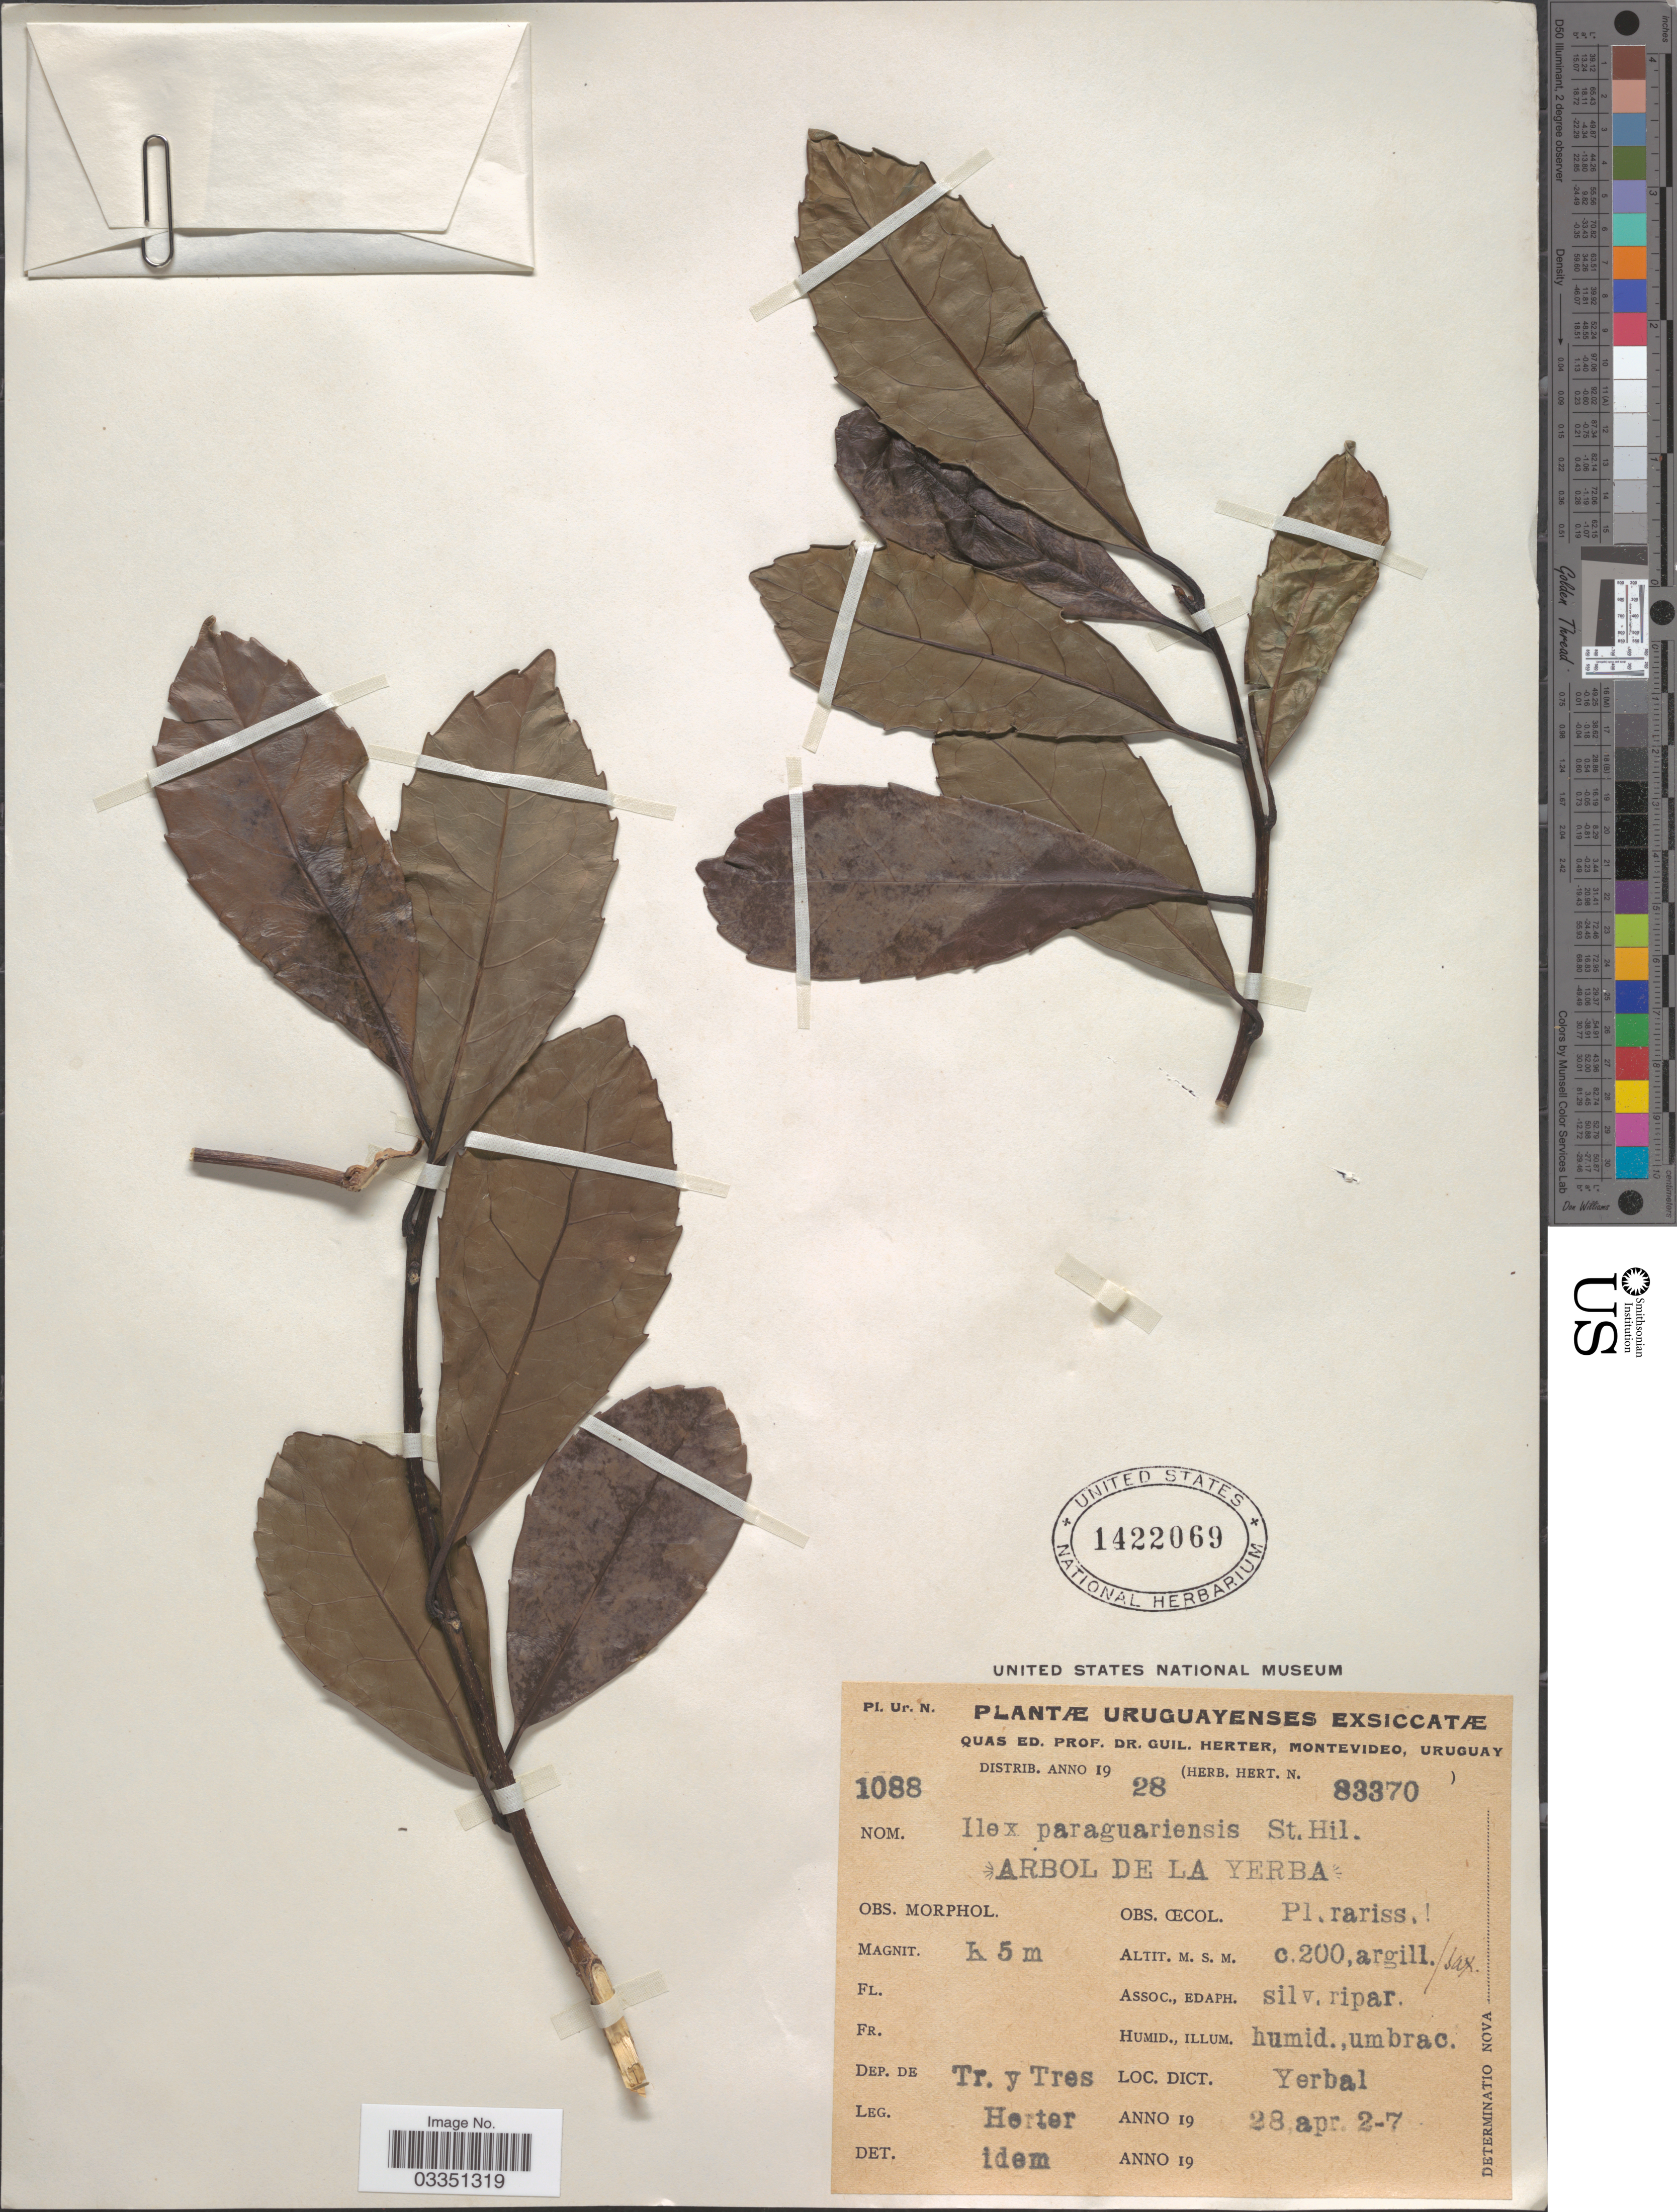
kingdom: Plantae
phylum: Tracheophyta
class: Magnoliopsida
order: Aquifoliales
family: Aquifoliaceae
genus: Ilex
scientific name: Ilex paraguariensis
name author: A. St.-Hil.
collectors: W. G. Herter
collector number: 1088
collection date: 1928-04-02/1928-04-07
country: Uruguay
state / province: Treinta y Tres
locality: Dep. de Tr. y Tres. Dict. Yerbal.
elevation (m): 200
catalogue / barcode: US 1422069